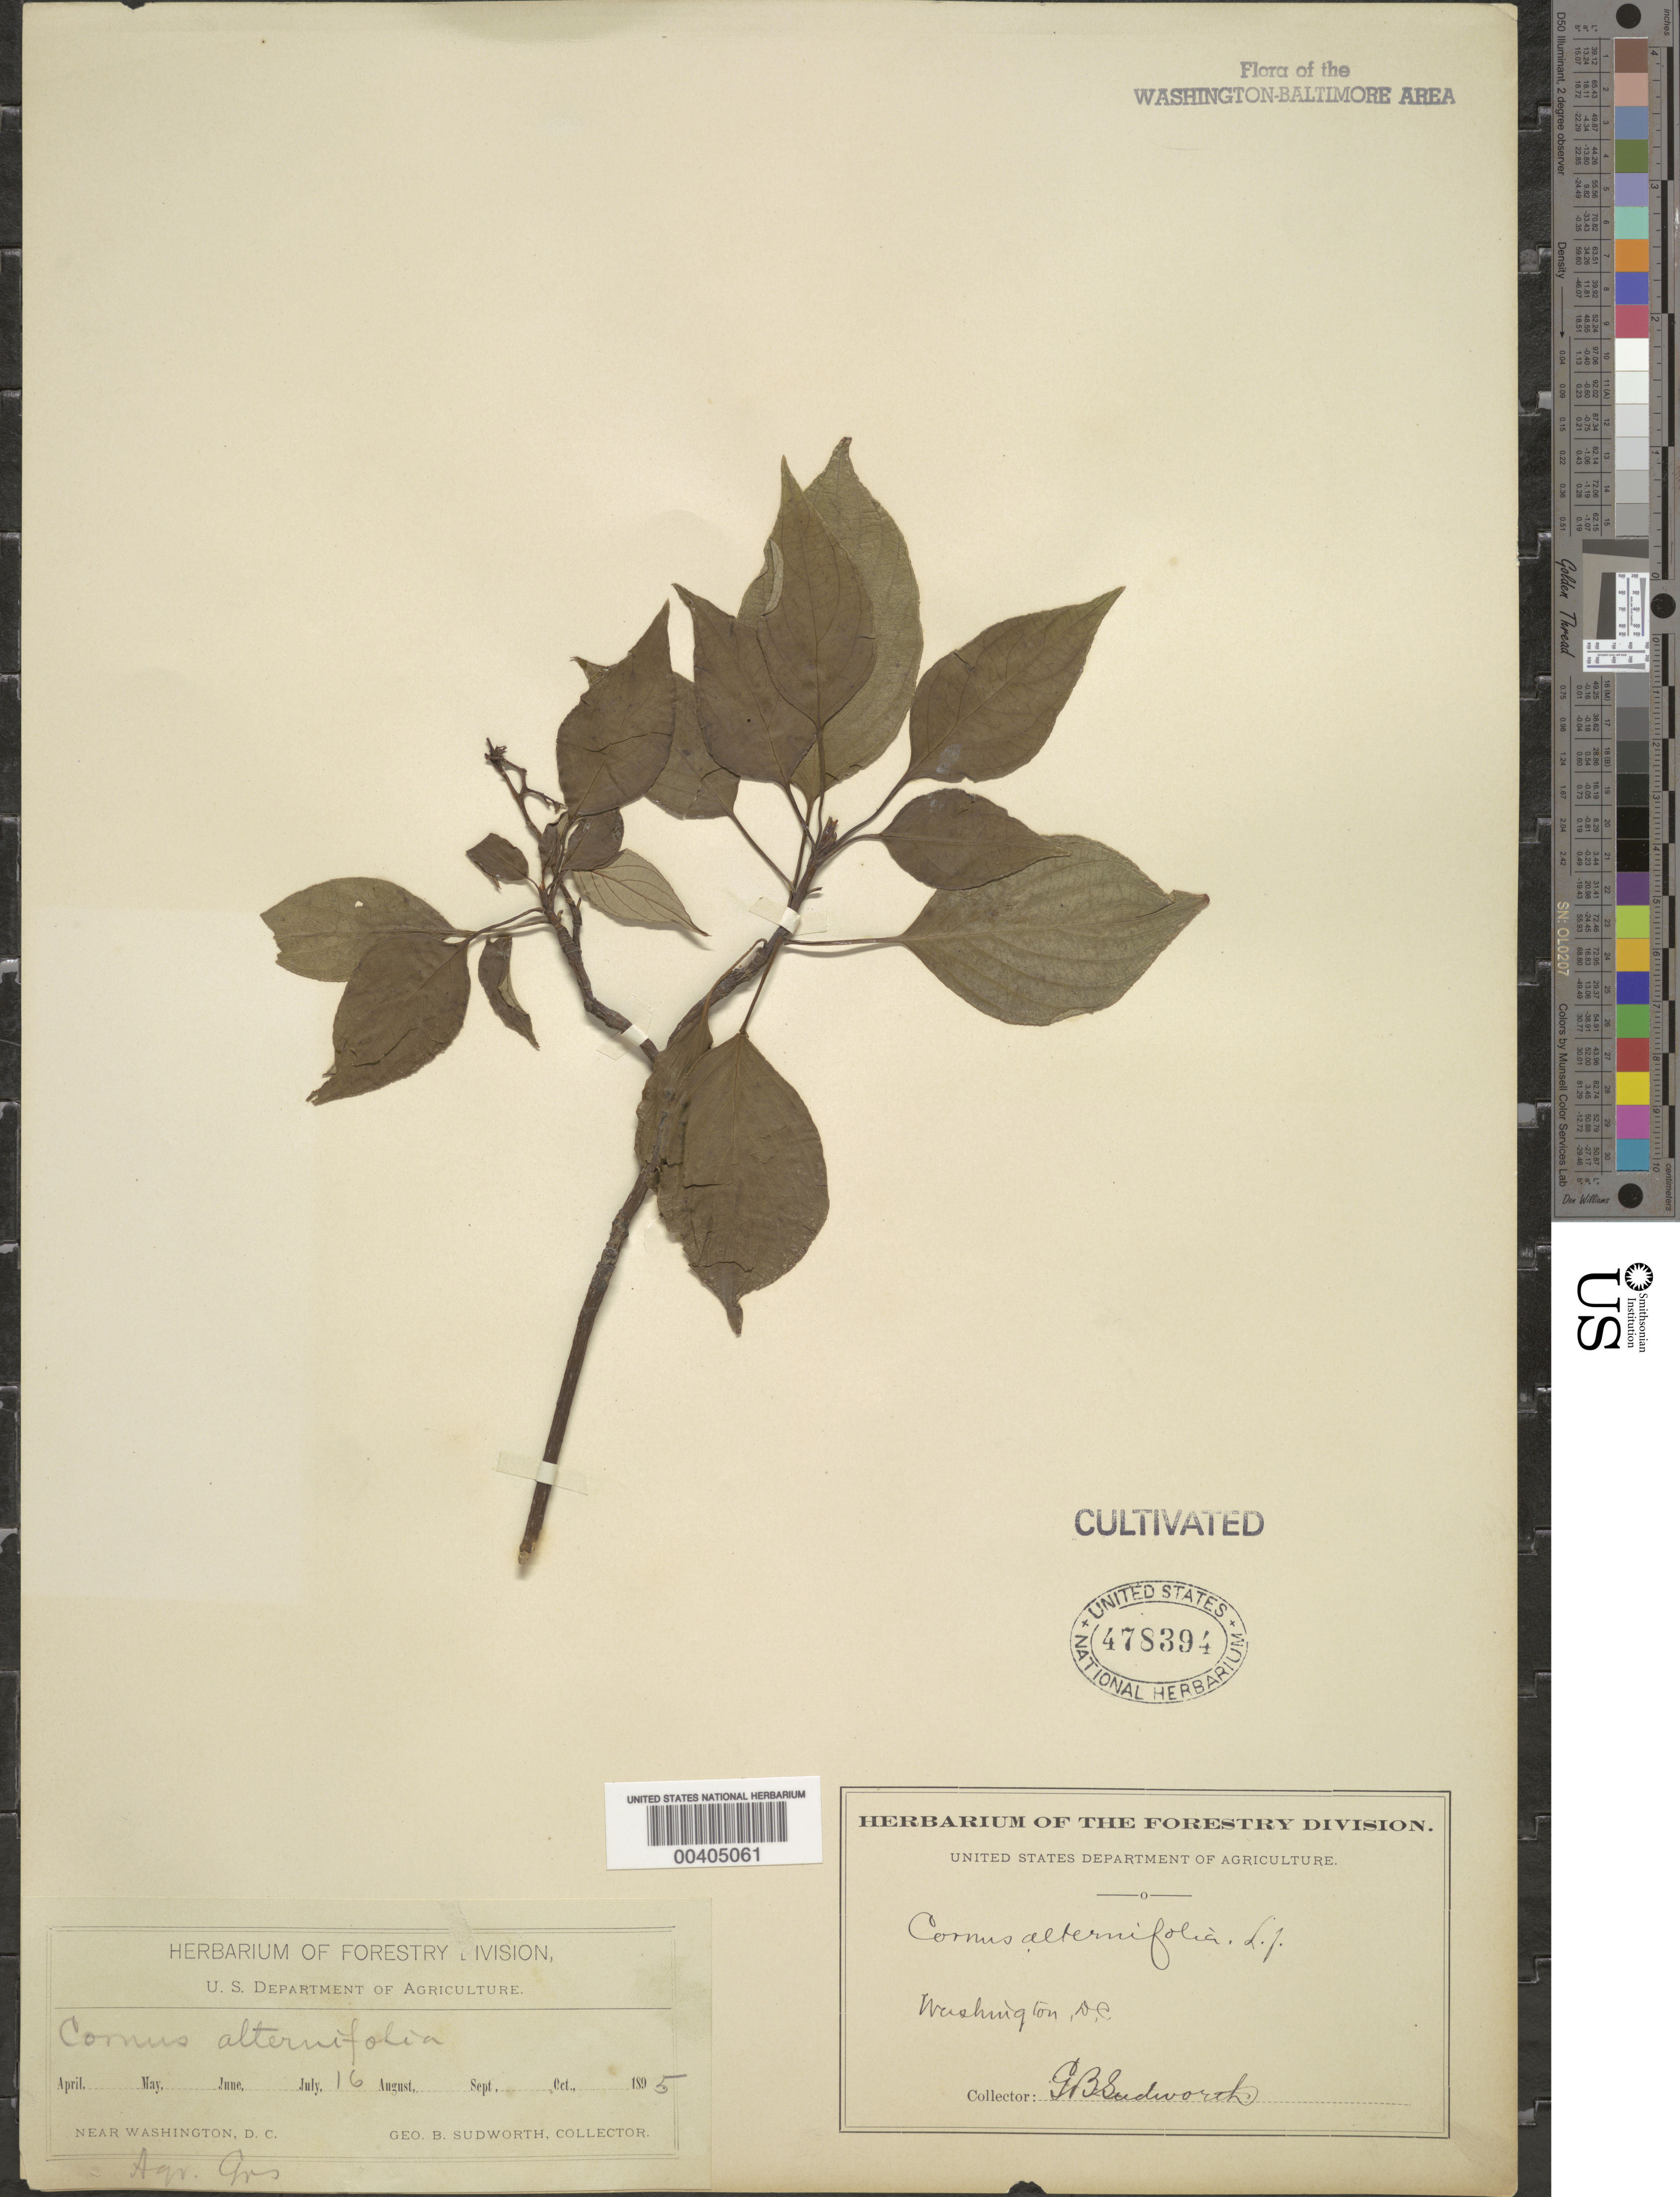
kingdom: Plantae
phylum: Tracheophyta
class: Magnoliopsida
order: Cornales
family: Cornaceae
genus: Cornus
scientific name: Cornus alternifolia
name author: L.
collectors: G. B. Sudworth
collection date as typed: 16 Jul 1895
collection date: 1895-07-16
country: United States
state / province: District of Columbia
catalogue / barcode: US 478394